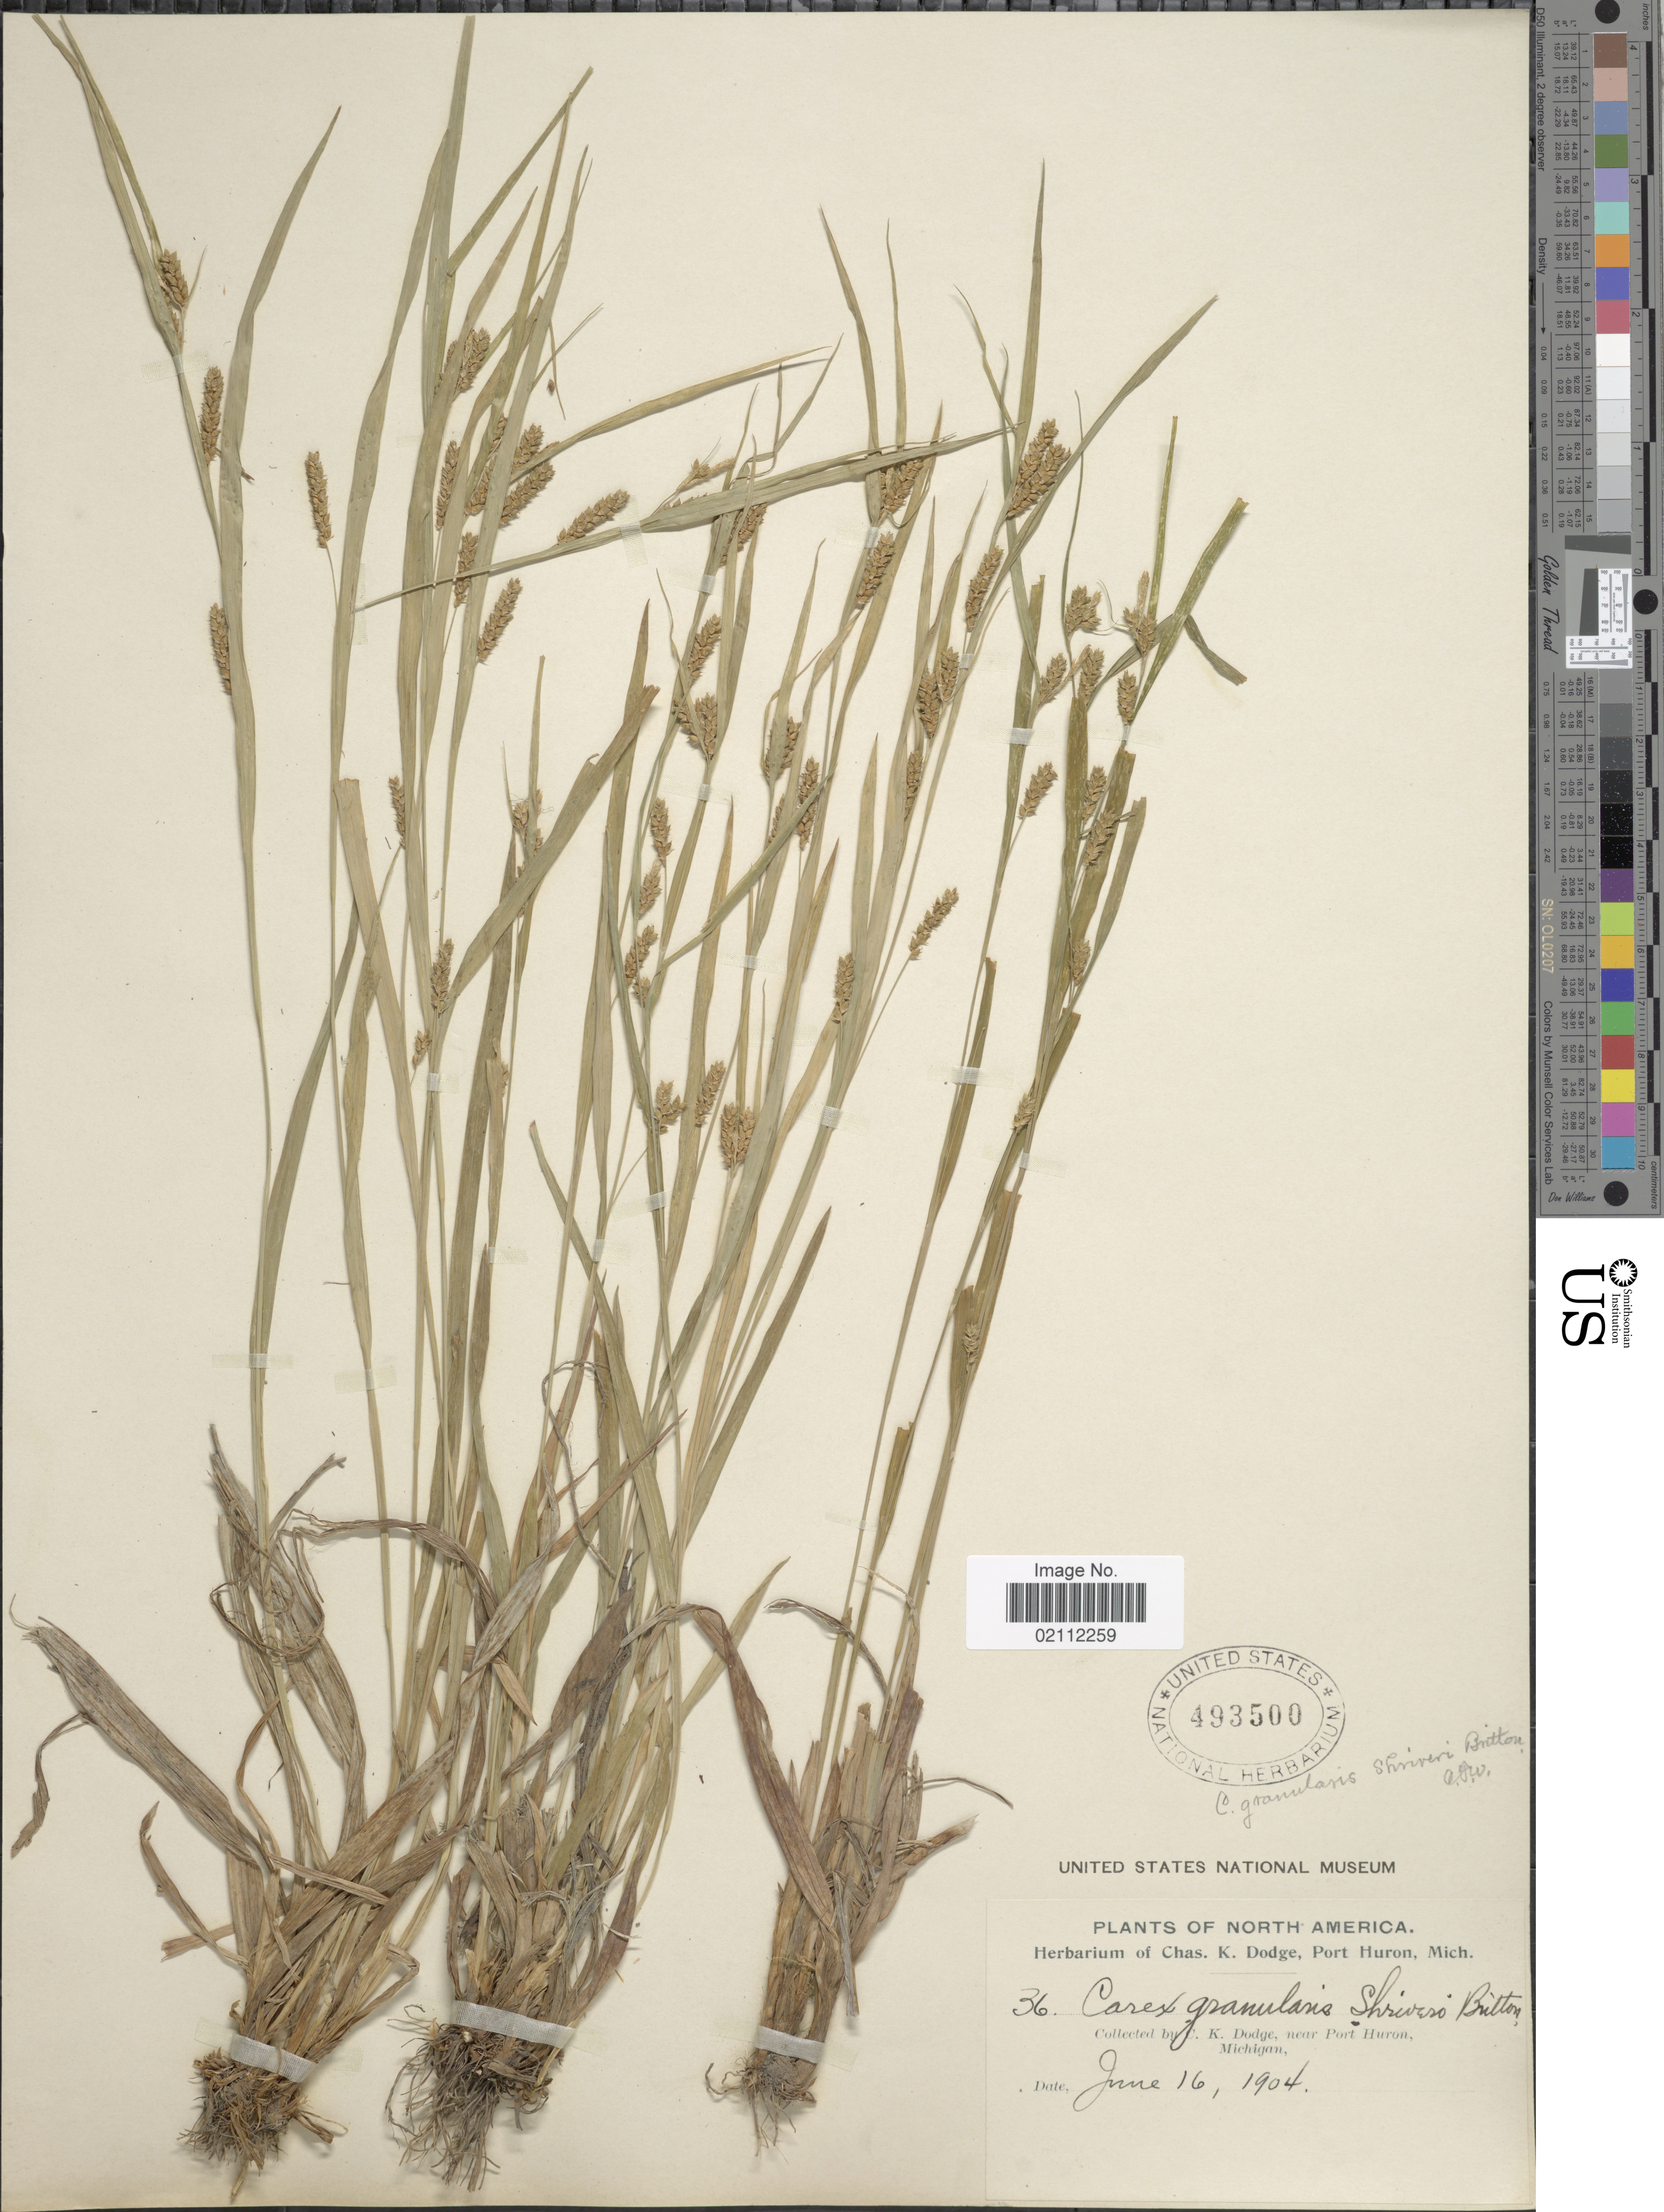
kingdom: Plantae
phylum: Tracheophyta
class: Liliopsida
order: Poales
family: Cyperaceae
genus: Carex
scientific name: Carex granularis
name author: Muhl. ex Willd.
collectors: C. K. Dodge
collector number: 36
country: United States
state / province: Michigan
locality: Near Port Huron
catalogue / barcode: US 493500